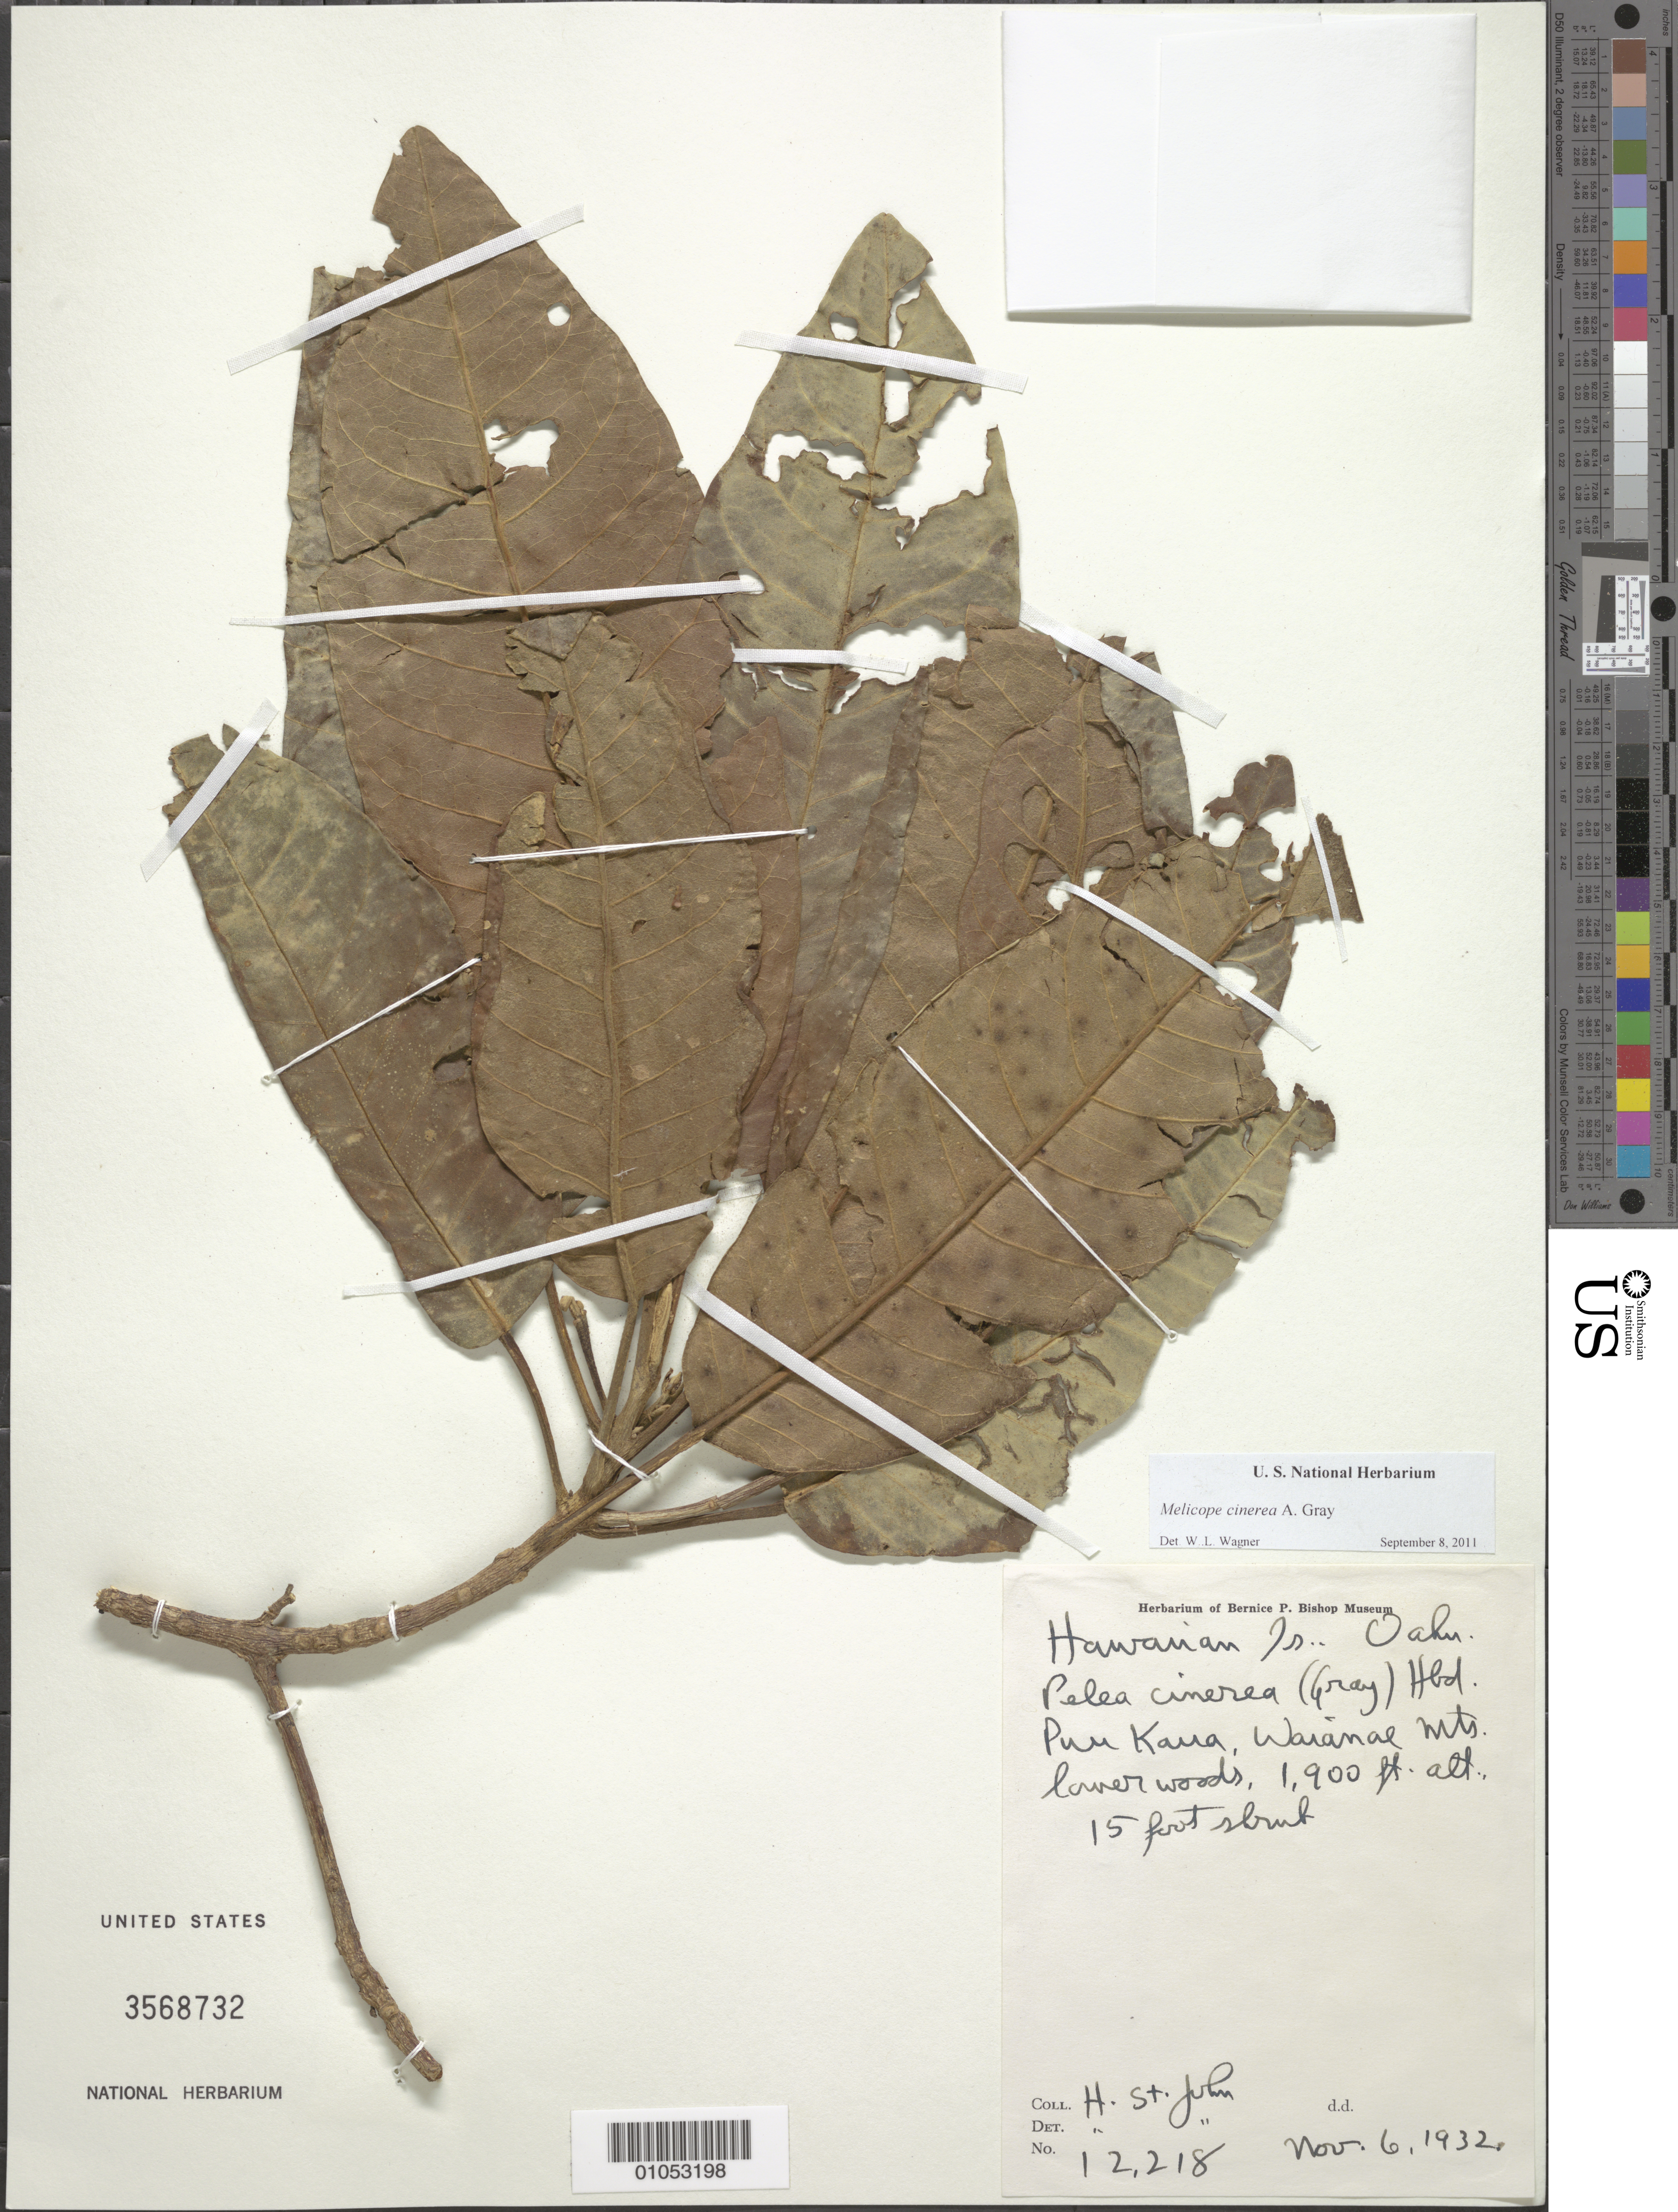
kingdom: Plantae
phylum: Tracheophyta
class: Magnoliopsida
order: Sapindales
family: Rutaceae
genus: Melicope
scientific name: Melicope cinerea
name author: A. Gray in Wilkes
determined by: Wagner, W. L., (BOT), Smithsonian Institution - National Museum of Natural History (UNITED STATES)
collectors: H. St. John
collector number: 12218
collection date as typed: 6 Nov 1932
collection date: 1932-11-06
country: United States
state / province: Hawaii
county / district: Honolulu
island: Oahu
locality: Puu Kaua, Waianae Mts., lower woods.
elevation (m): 579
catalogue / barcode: US 3568732